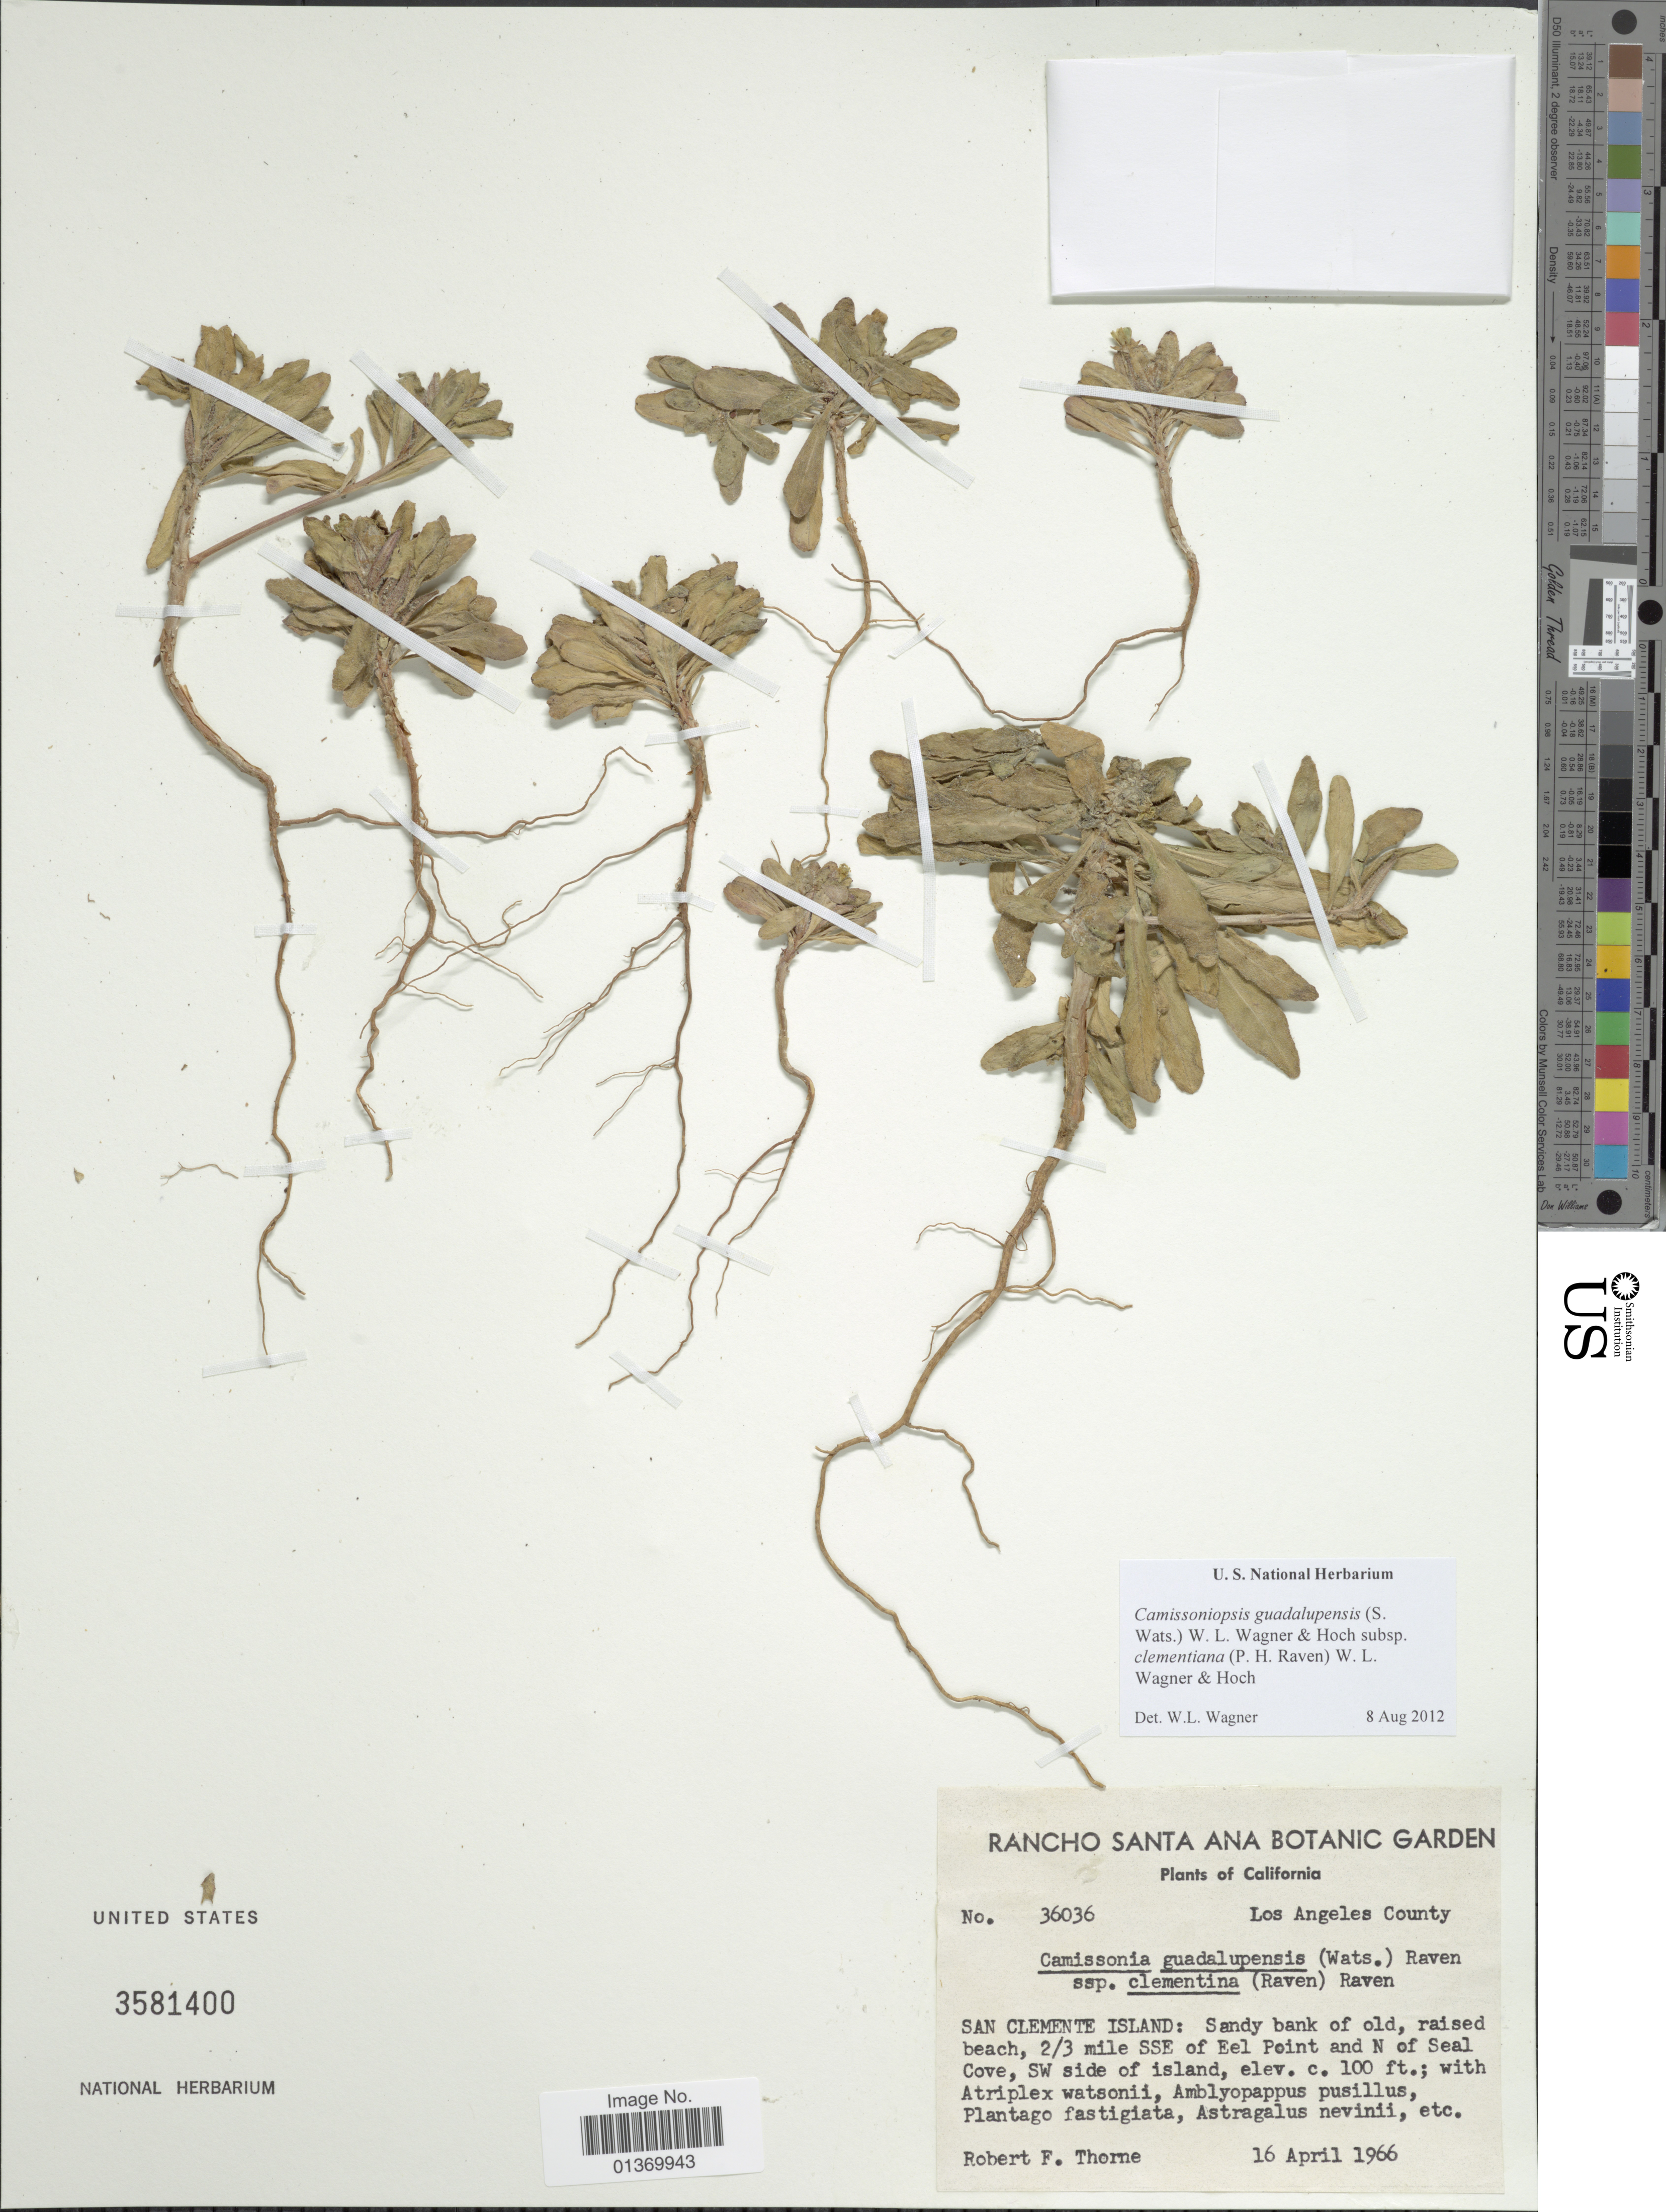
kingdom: Plantae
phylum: Tracheophyta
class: Magnoliopsida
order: Myrtales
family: Onagraceae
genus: Camissoniopsis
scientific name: Camissoniopsis guadalupensis subsp. clementiana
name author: (P.H. Raven) W.L. Wagner & Hoch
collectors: R. F. Thorne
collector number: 36036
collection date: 1966-04-16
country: United States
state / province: California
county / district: Los Angeles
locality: Los Angeles County, San Clemente Island: Sandy bank of old, raised beach, 2/3 mile SSE of Eel Point and N of Seal Cove, SW side of island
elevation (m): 30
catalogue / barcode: US 3581400